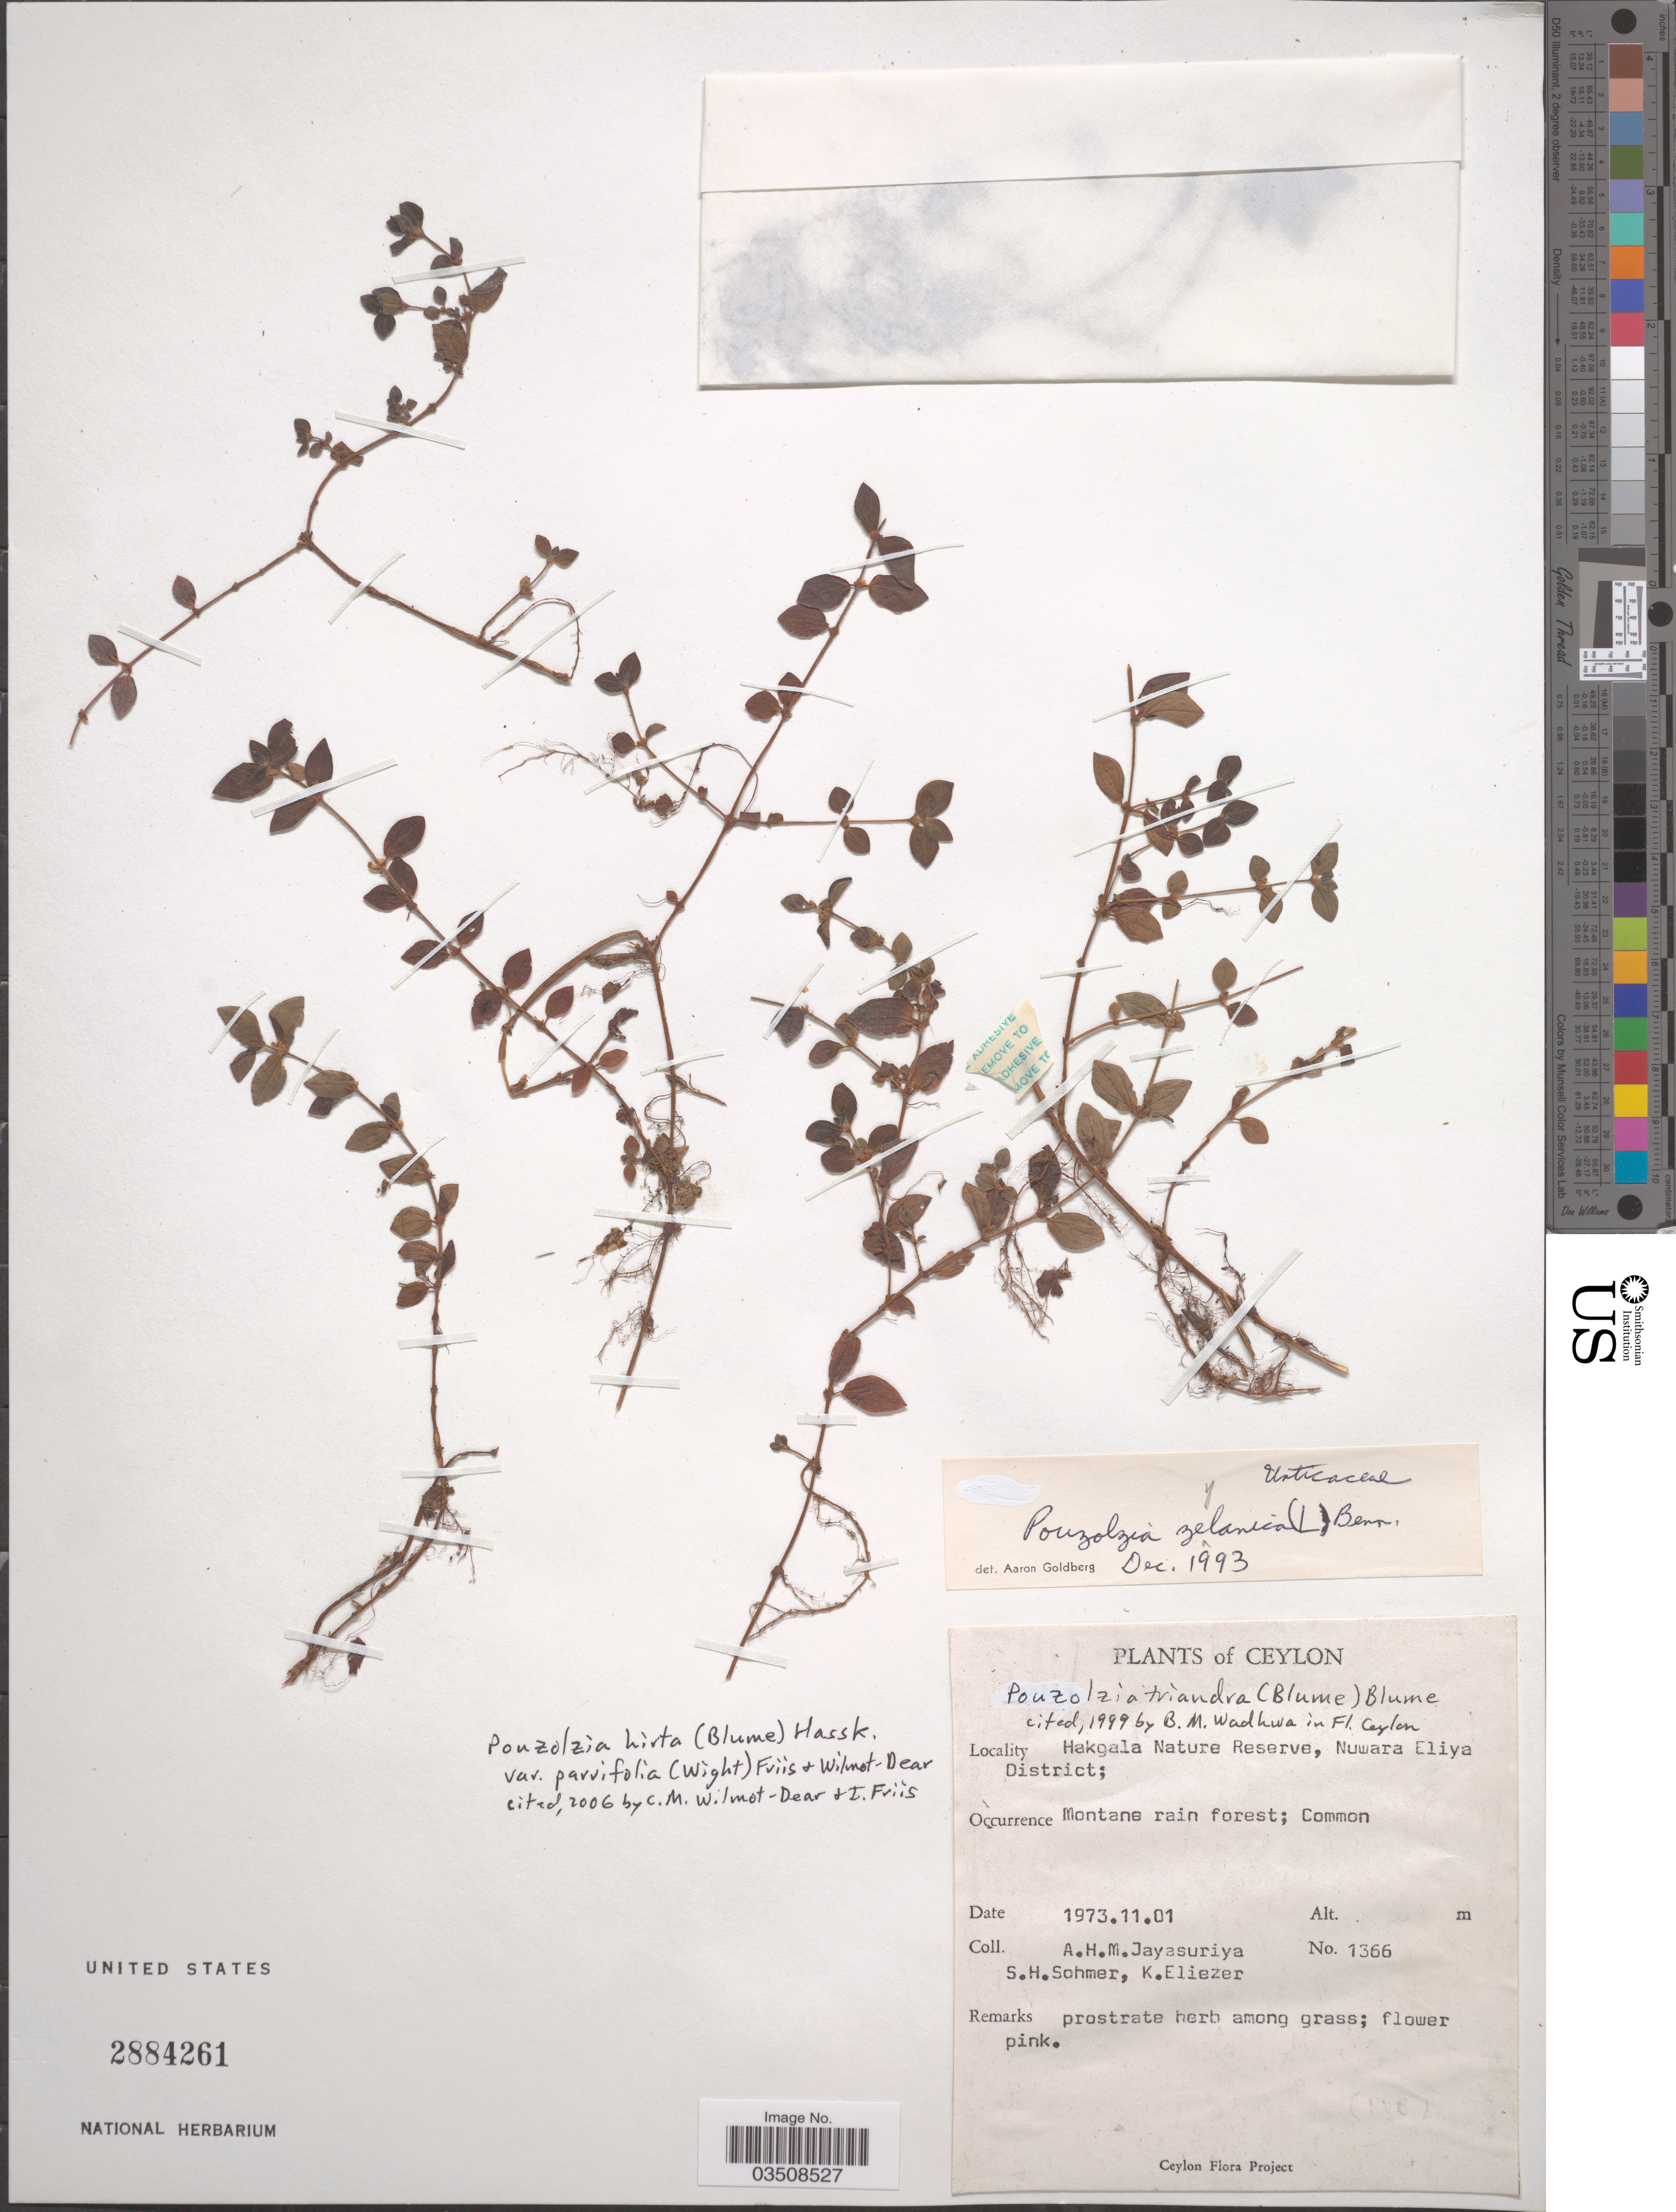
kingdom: Plantae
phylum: Tracheophyta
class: Magnoliopsida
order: Rosales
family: Urticaceae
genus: Gonostegia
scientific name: Gonostegia parvifolia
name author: (Wright) Miq.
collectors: A. H. Jayasuriya, S. H. Sohmer & K. Eliezer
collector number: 1366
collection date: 1973-11-01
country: Sri Lanka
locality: Ceylon. Hakgala Nature Reserve, Nuwara Eliya District.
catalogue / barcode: US 2884261